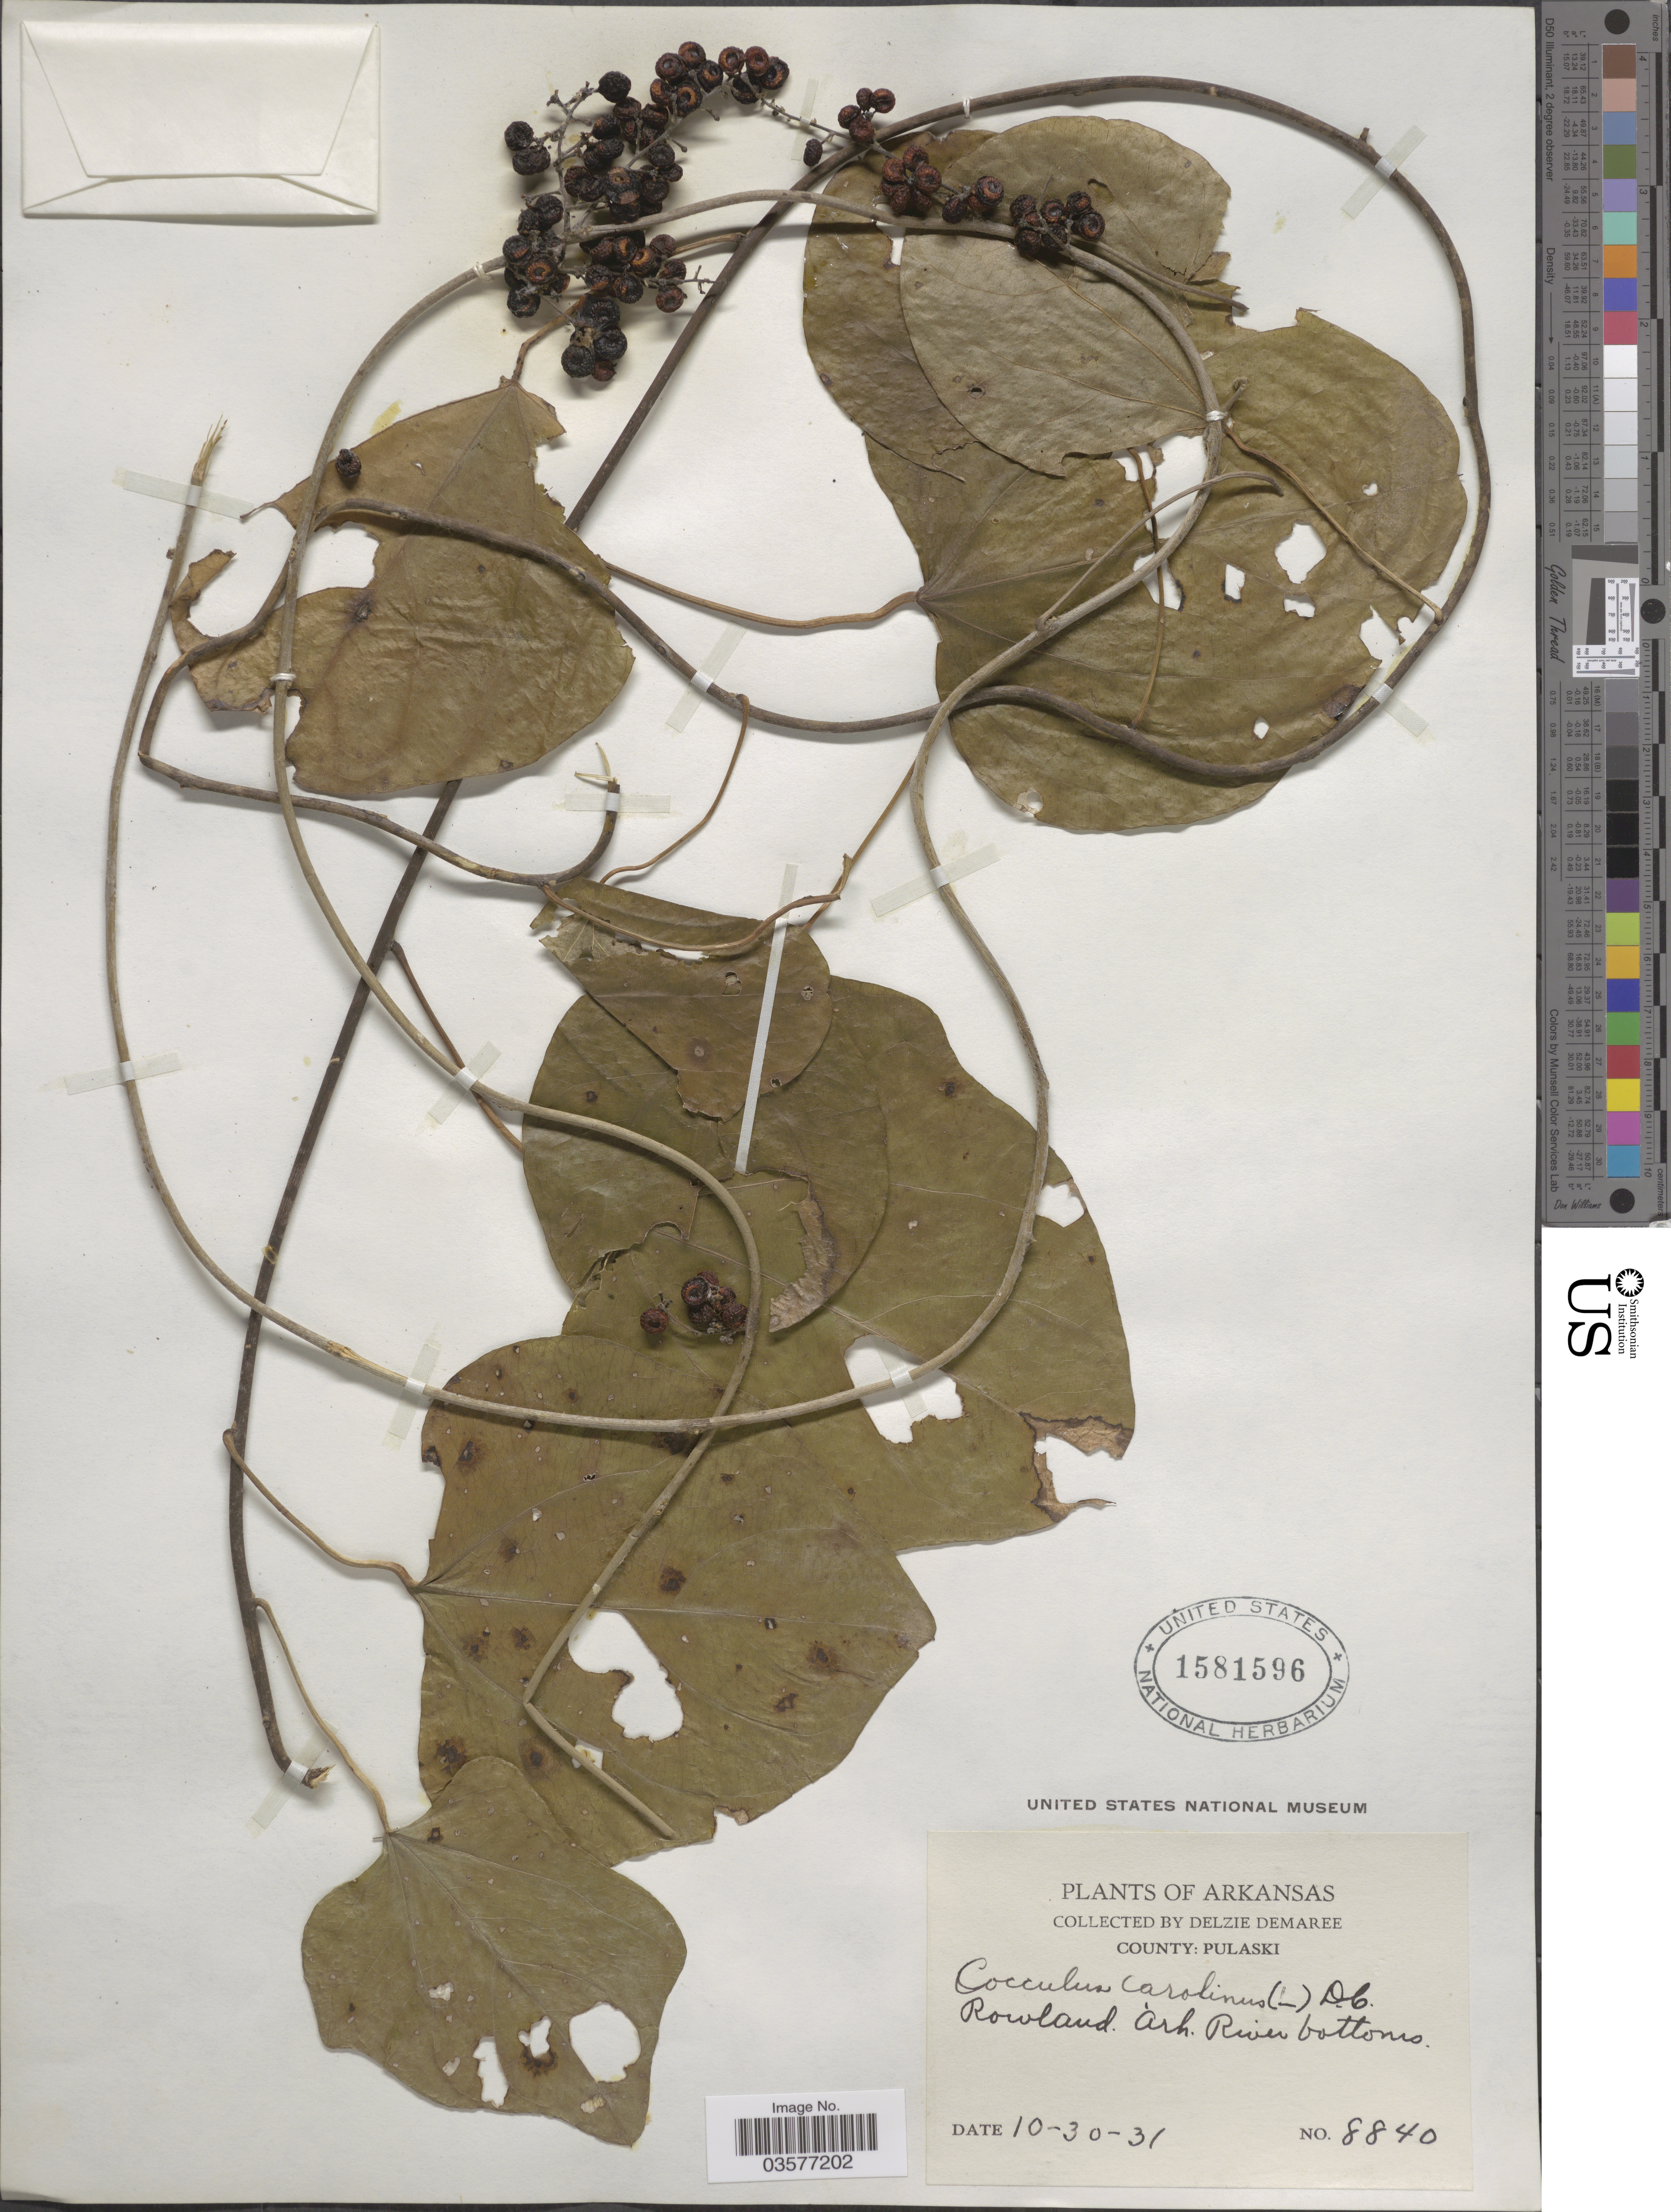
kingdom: Plantae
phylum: Tracheophyta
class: Magnoliopsida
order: Ranunculales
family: Menispermaceae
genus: Cocculus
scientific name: Cocculus carolinus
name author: (L.) DC.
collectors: D. Demaree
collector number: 8840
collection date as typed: Transcribed d/m/y: 30/10/31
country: United States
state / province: Arkansas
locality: County: Pulaski. Rowland.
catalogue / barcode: US 1581596